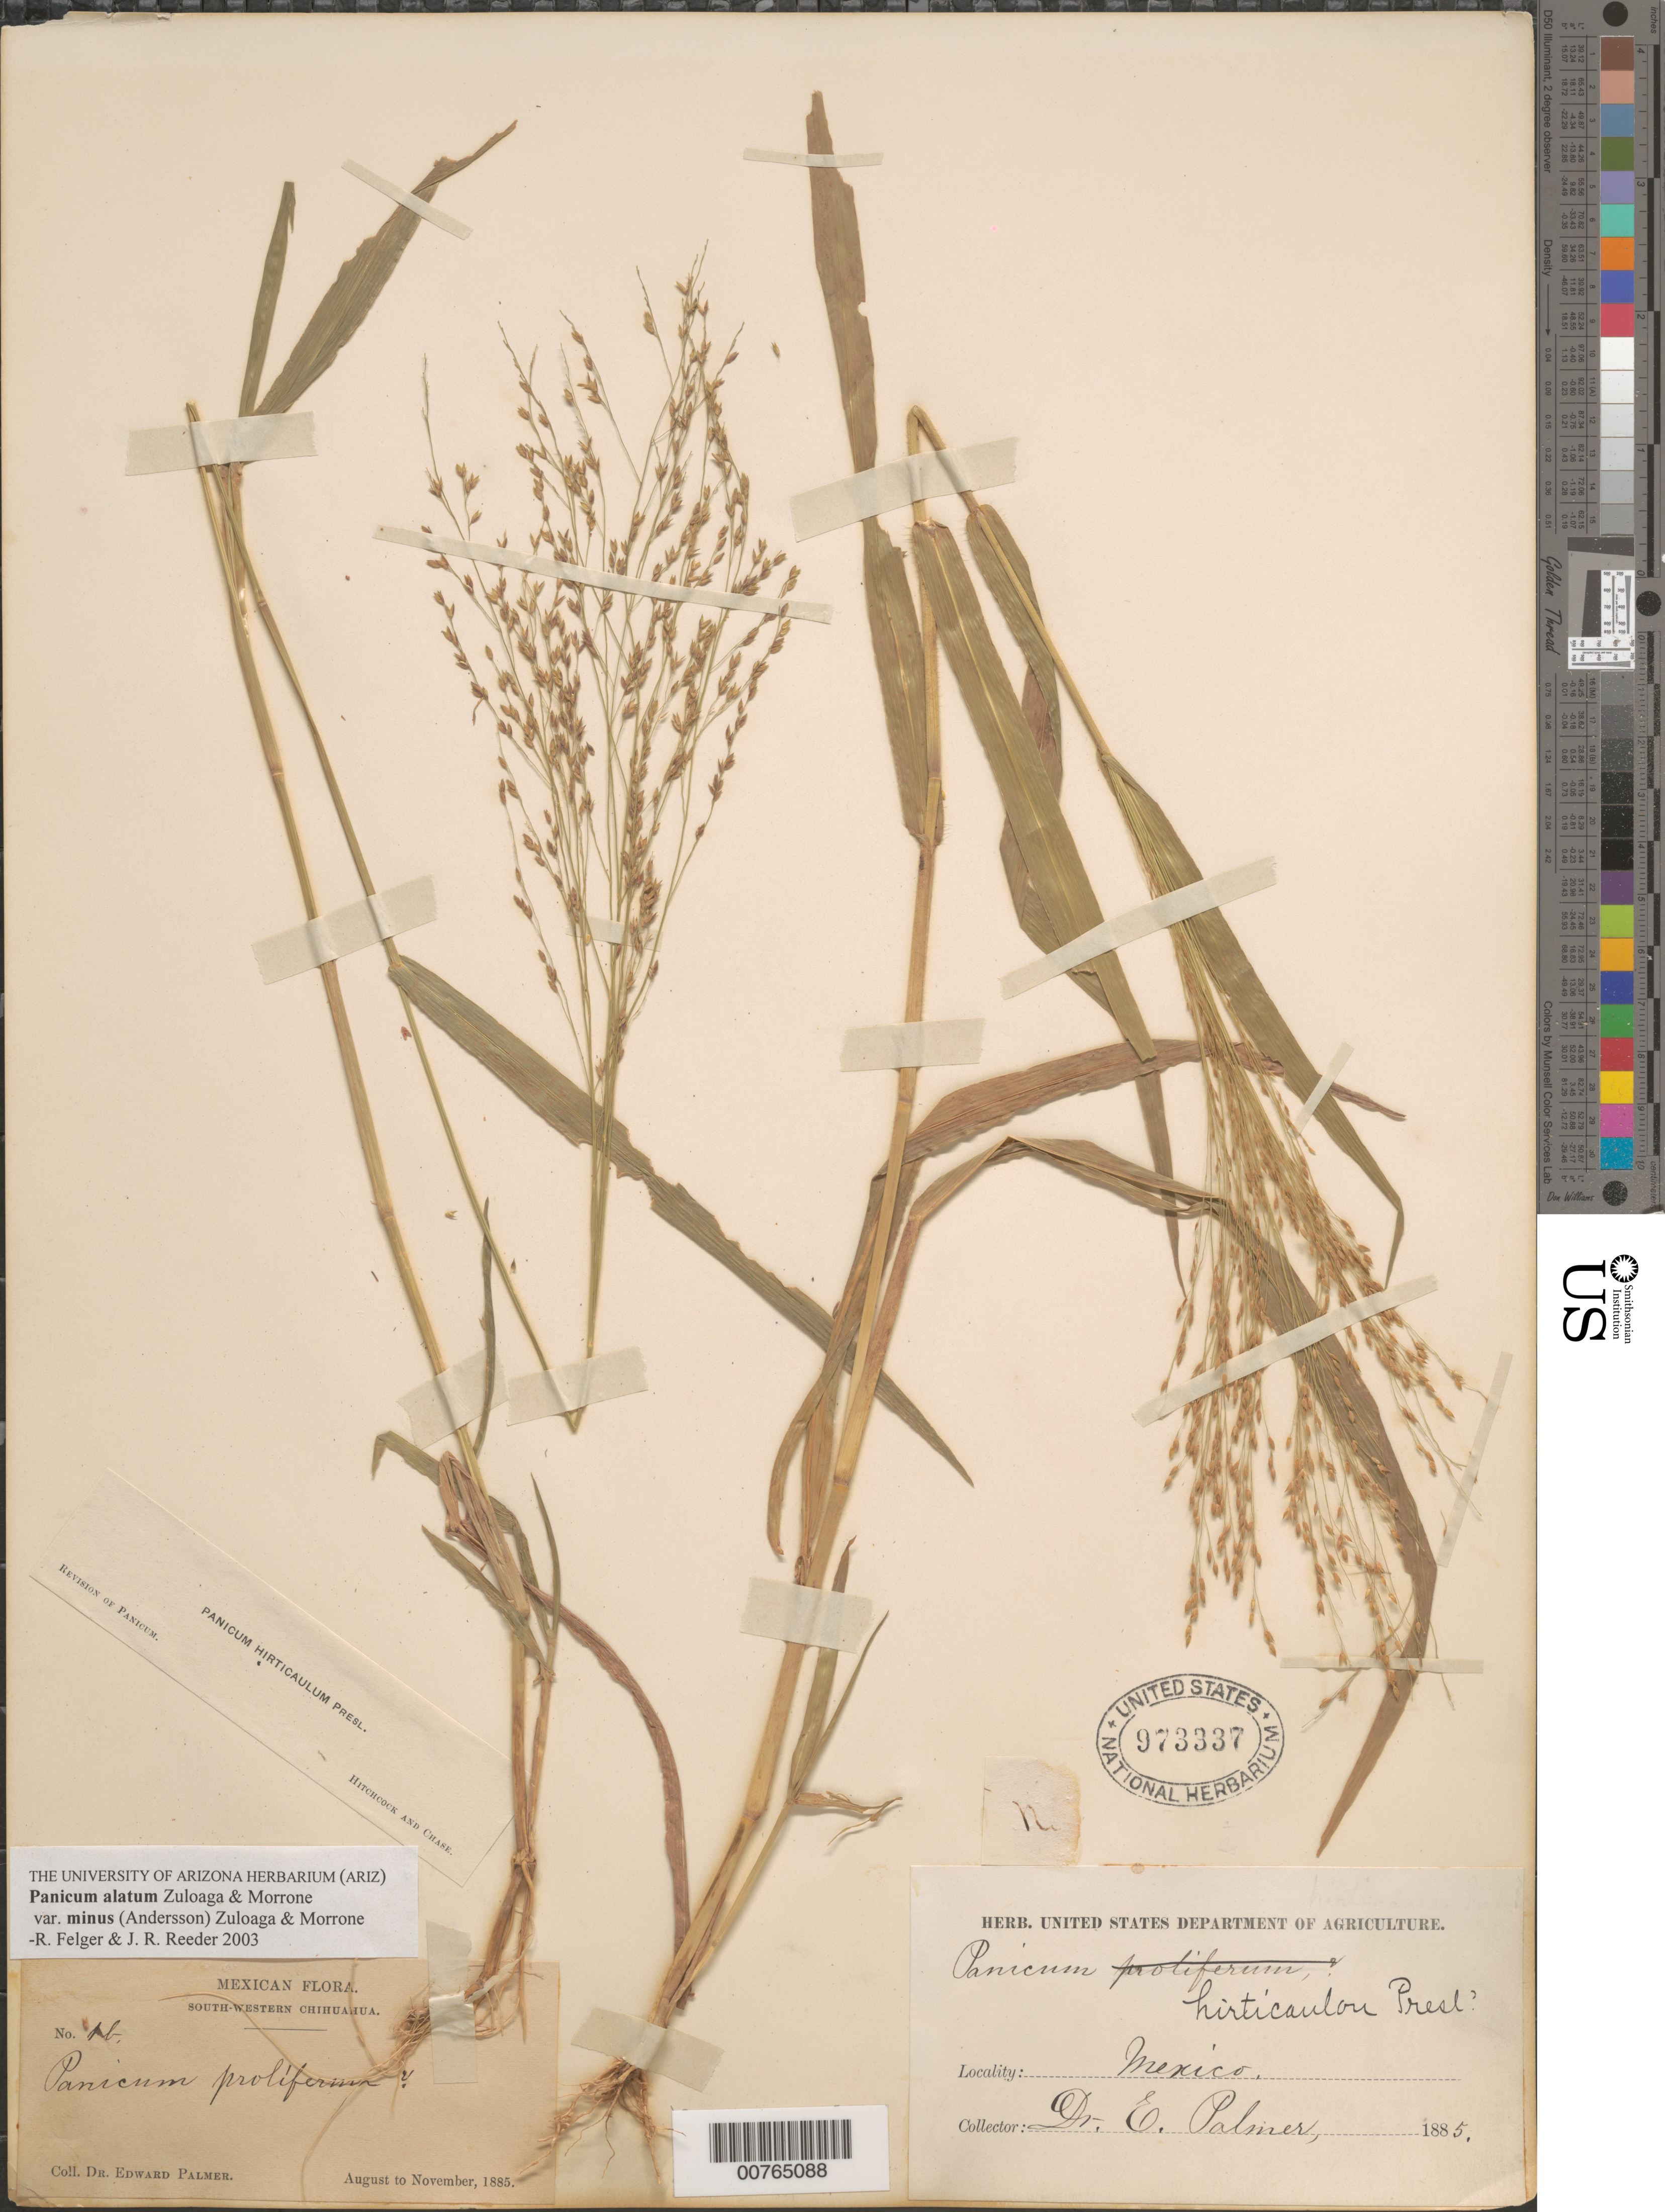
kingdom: Plantae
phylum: Tracheophyta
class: Liliopsida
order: Poales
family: Poaceae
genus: Panicum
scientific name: Panicum alatum var. minus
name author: Zuloaga & Morrone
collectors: E. Palmer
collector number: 1b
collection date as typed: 27 Aug 1891 to 15 Sep 1891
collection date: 1891-08-27/1891-09-15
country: Mexico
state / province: Sinaloa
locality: Culiacan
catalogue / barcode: US 973337